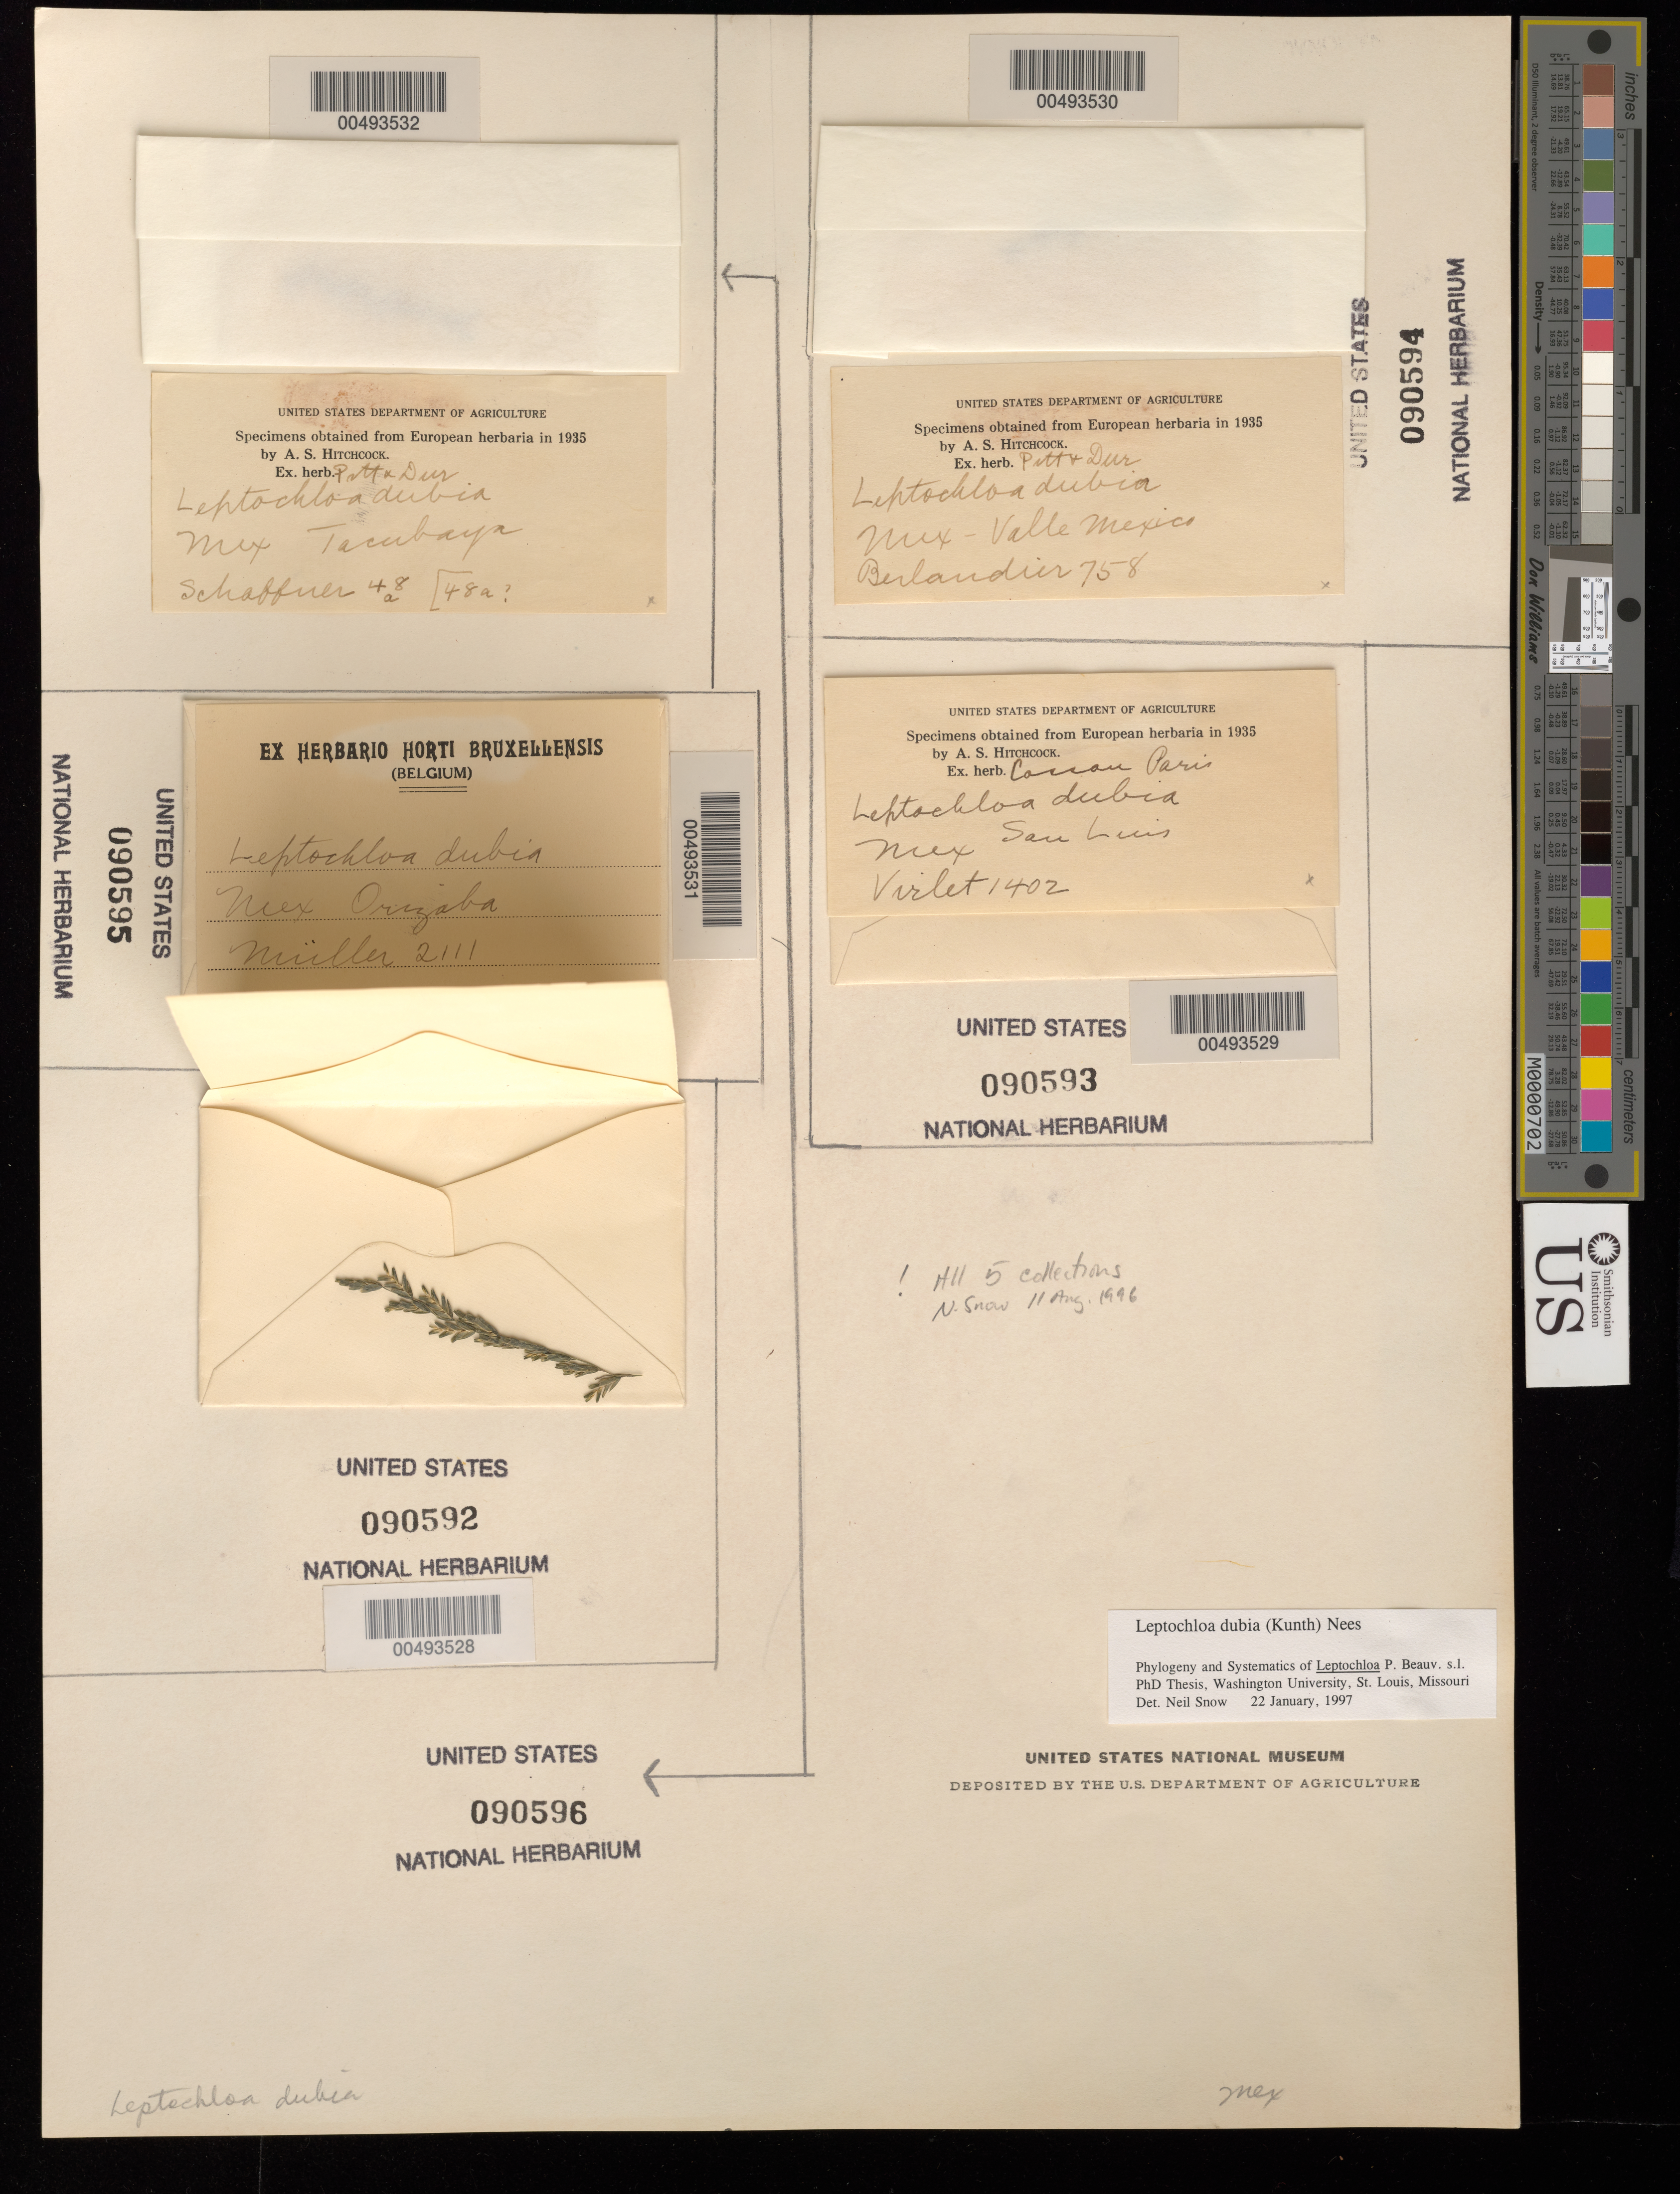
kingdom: Plantae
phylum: Tracheophyta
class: Liliopsida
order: Poales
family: Poaceae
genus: Disakisperma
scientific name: Disakisperma dubium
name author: (Kunth) P.M. Peterson & N. Snow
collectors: -. Bourgeau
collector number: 533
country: Mexico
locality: Valle Mexico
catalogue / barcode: US 90592